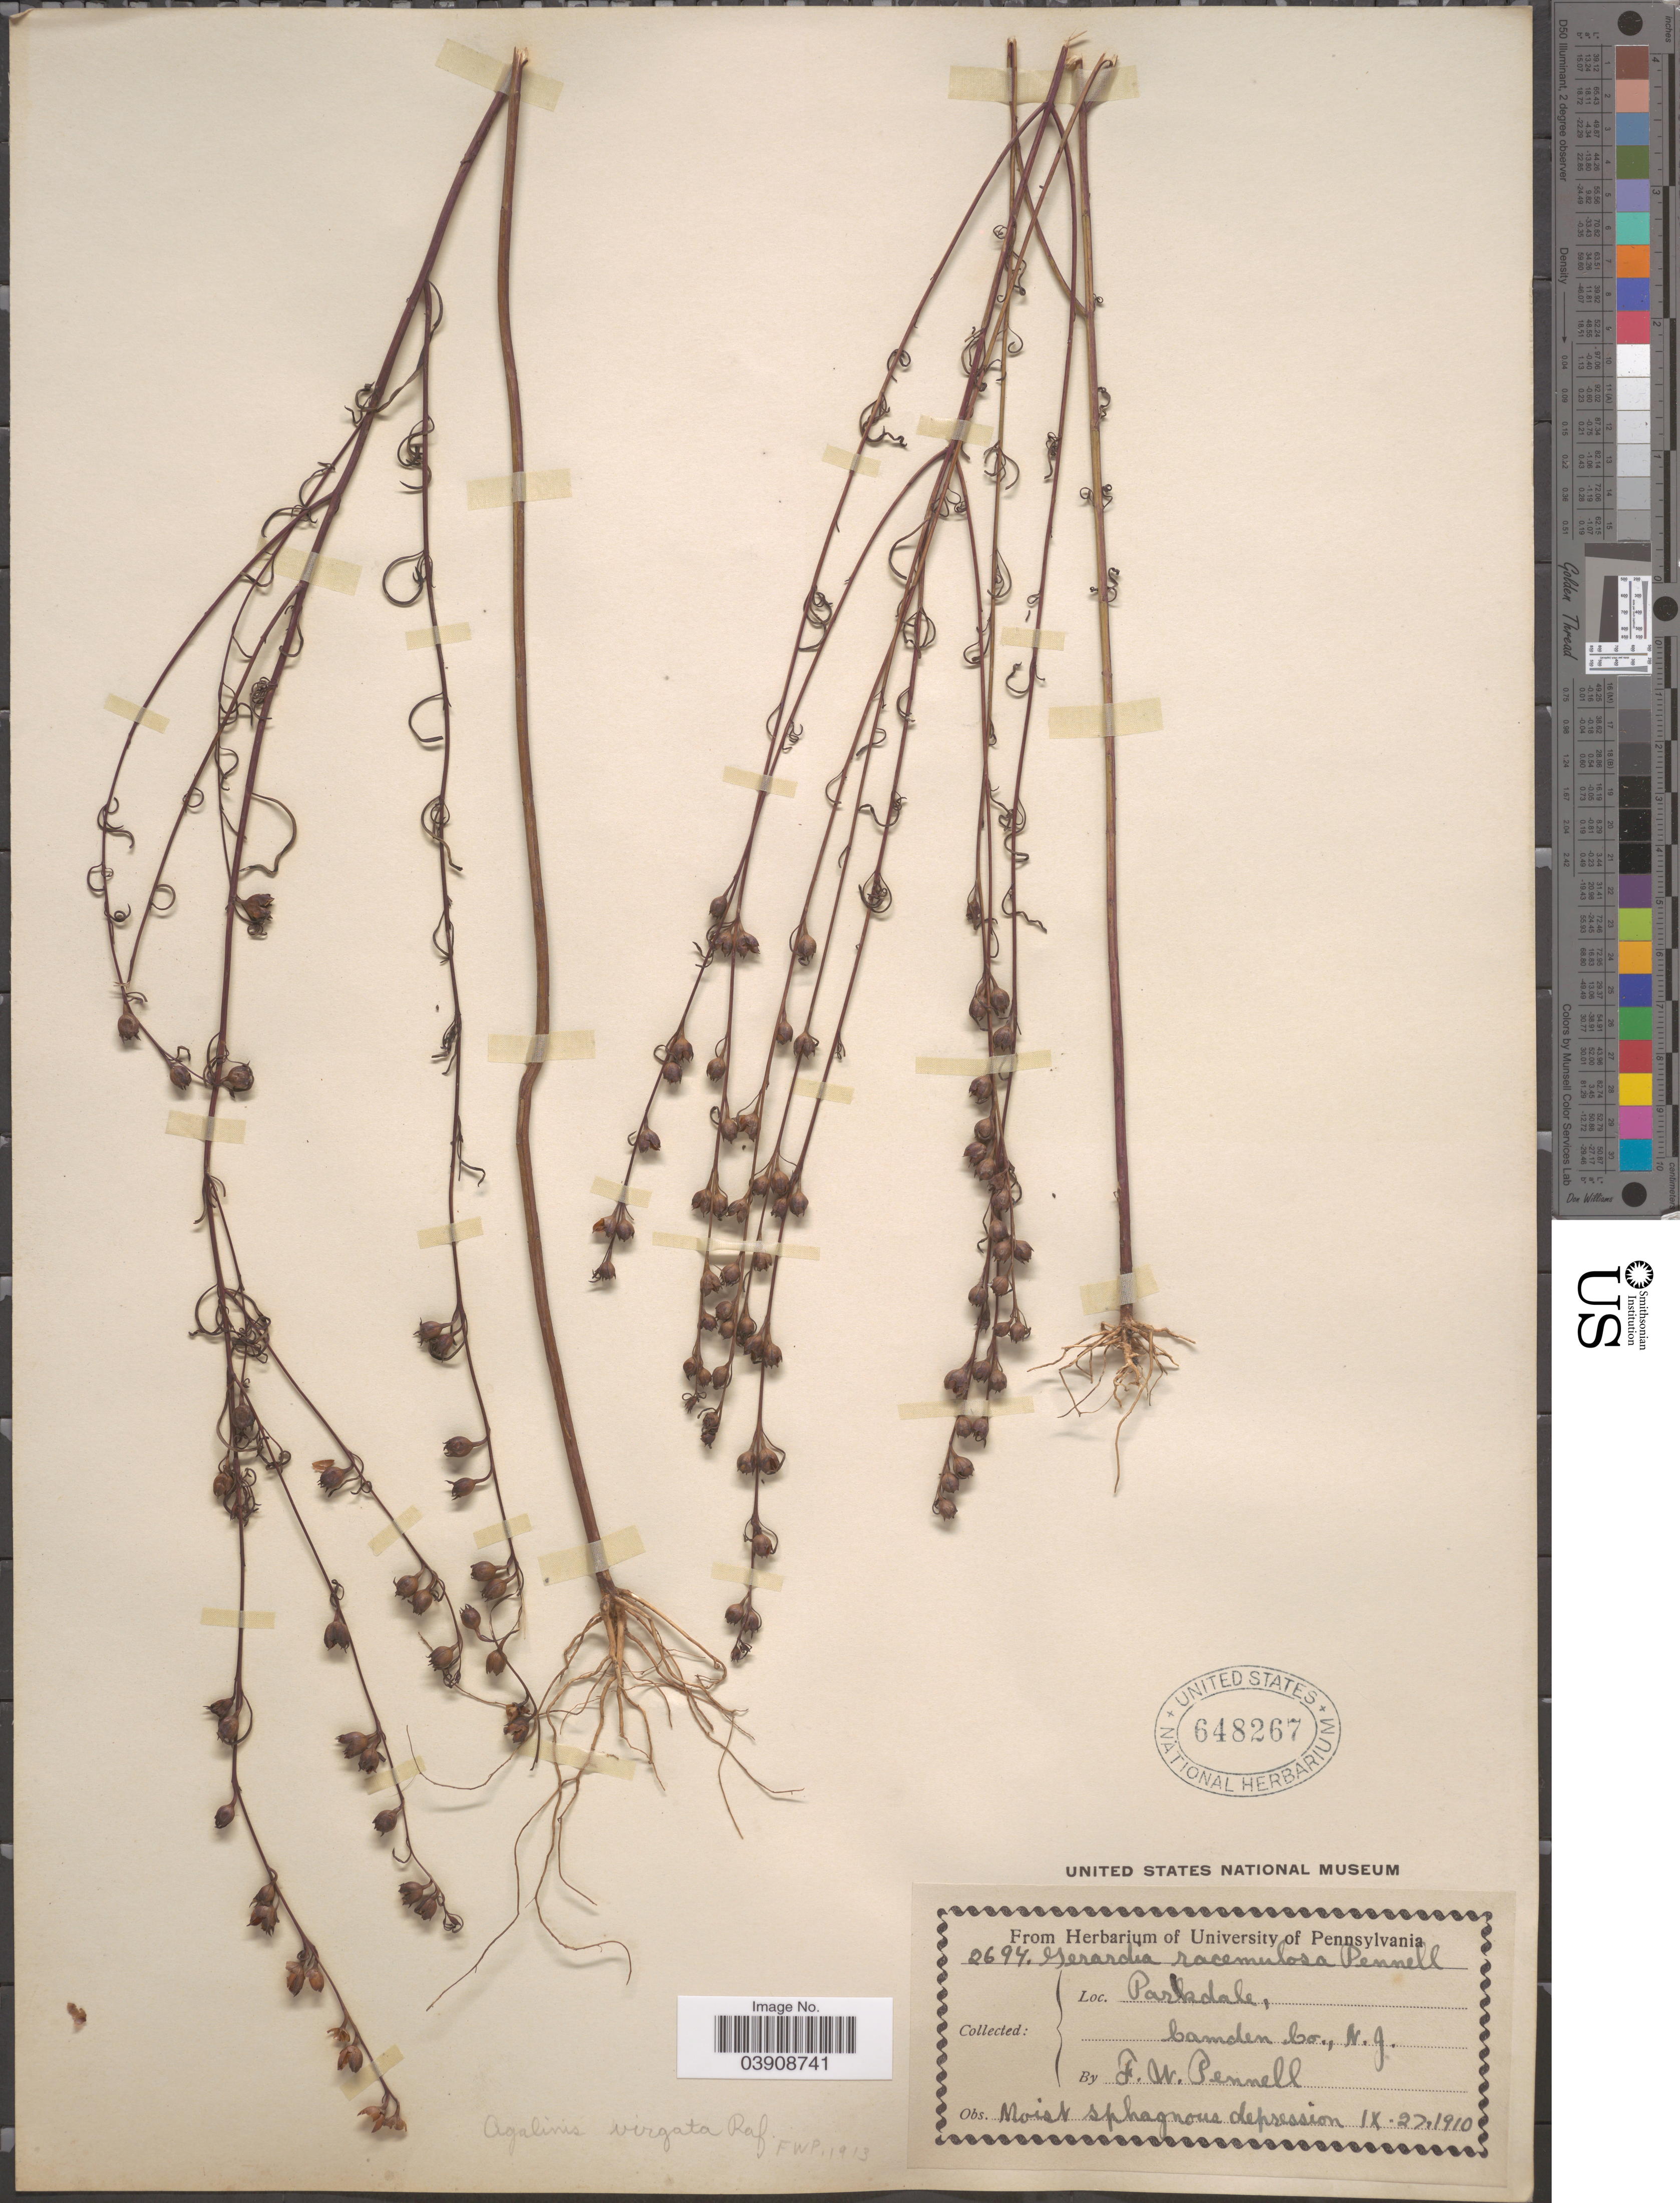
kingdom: Plantae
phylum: Tracheophyta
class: Magnoliopsida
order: Lamiales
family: Orobanchaceae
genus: Agalinis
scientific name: Agalinis virgata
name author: Raf.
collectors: F. W. Pennell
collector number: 2694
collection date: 1910-09-27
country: United States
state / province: New Jersey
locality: Parkdale, Camden Co.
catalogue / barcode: US 648267